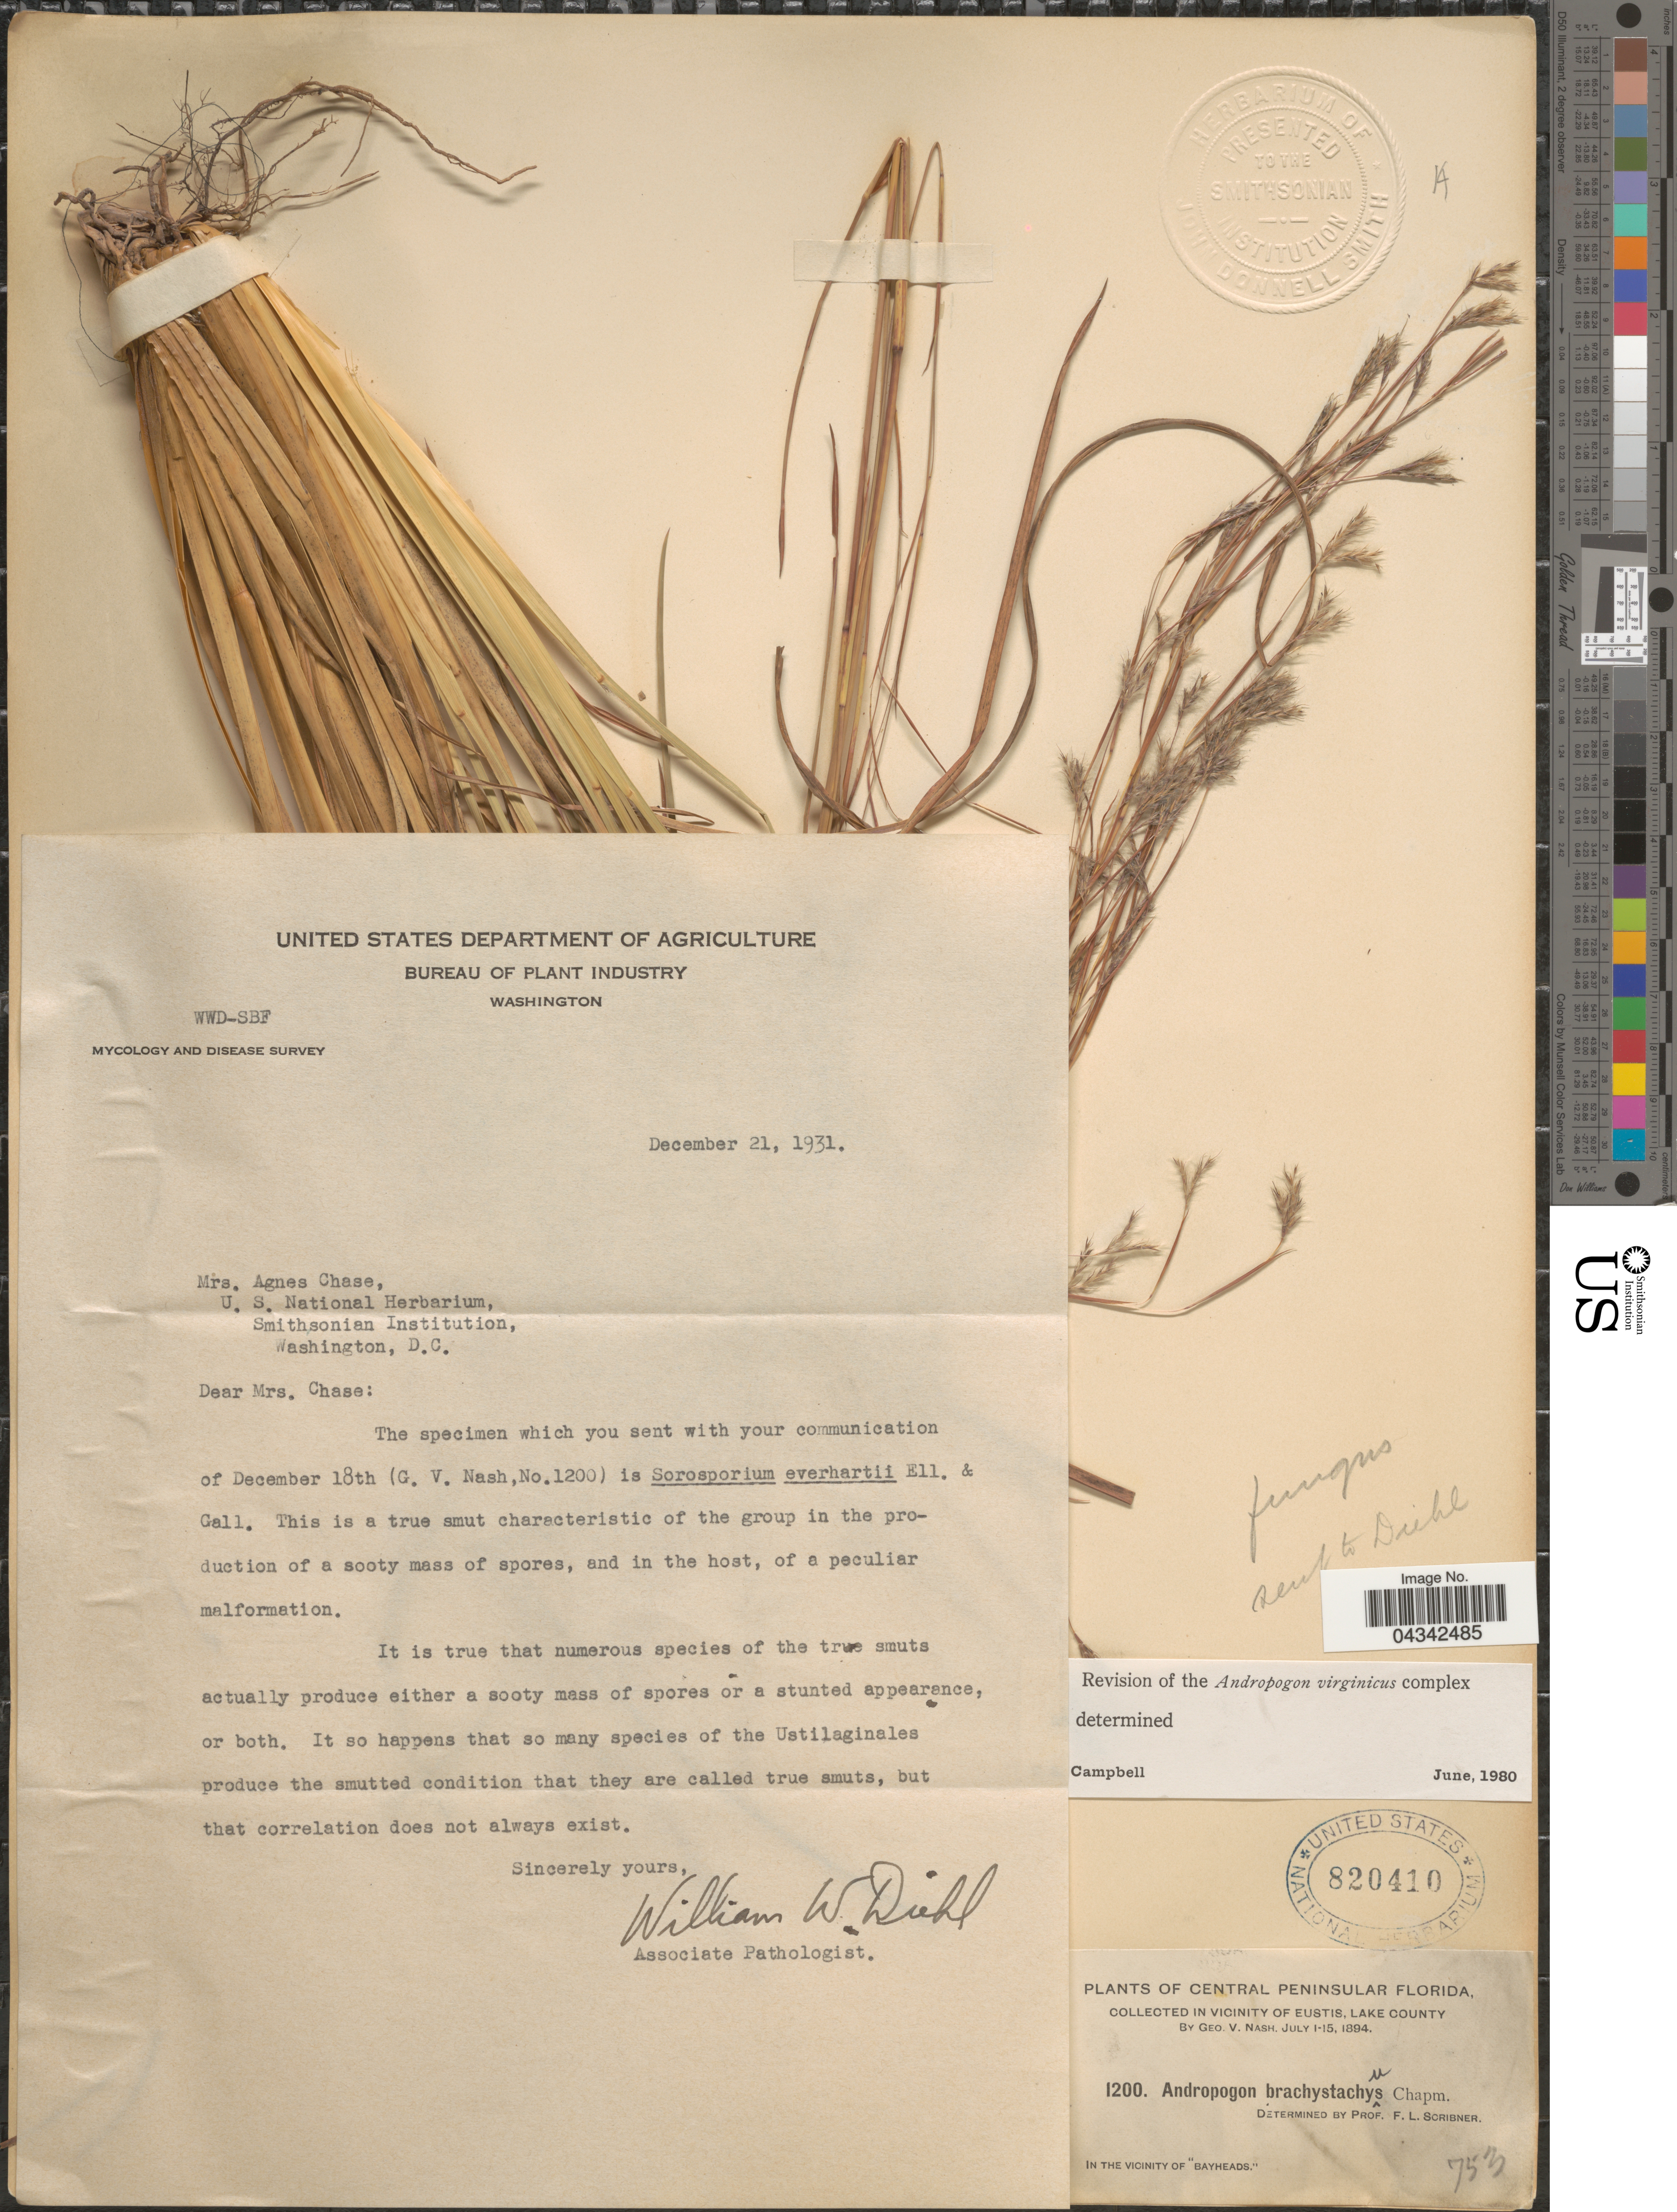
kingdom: Plantae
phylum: Tracheophyta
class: Liliopsida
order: Poales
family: Poaceae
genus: Andropogon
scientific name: Andropogon brachystachyus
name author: Chapm.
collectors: G. V. Nash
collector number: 1200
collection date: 1894-07-01/1894-07-15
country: United States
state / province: Florida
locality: Central Peninsular Florida, in vicinity of Eustis, Lake County. In the vicinity of "Bayheads.".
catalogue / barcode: US 820410